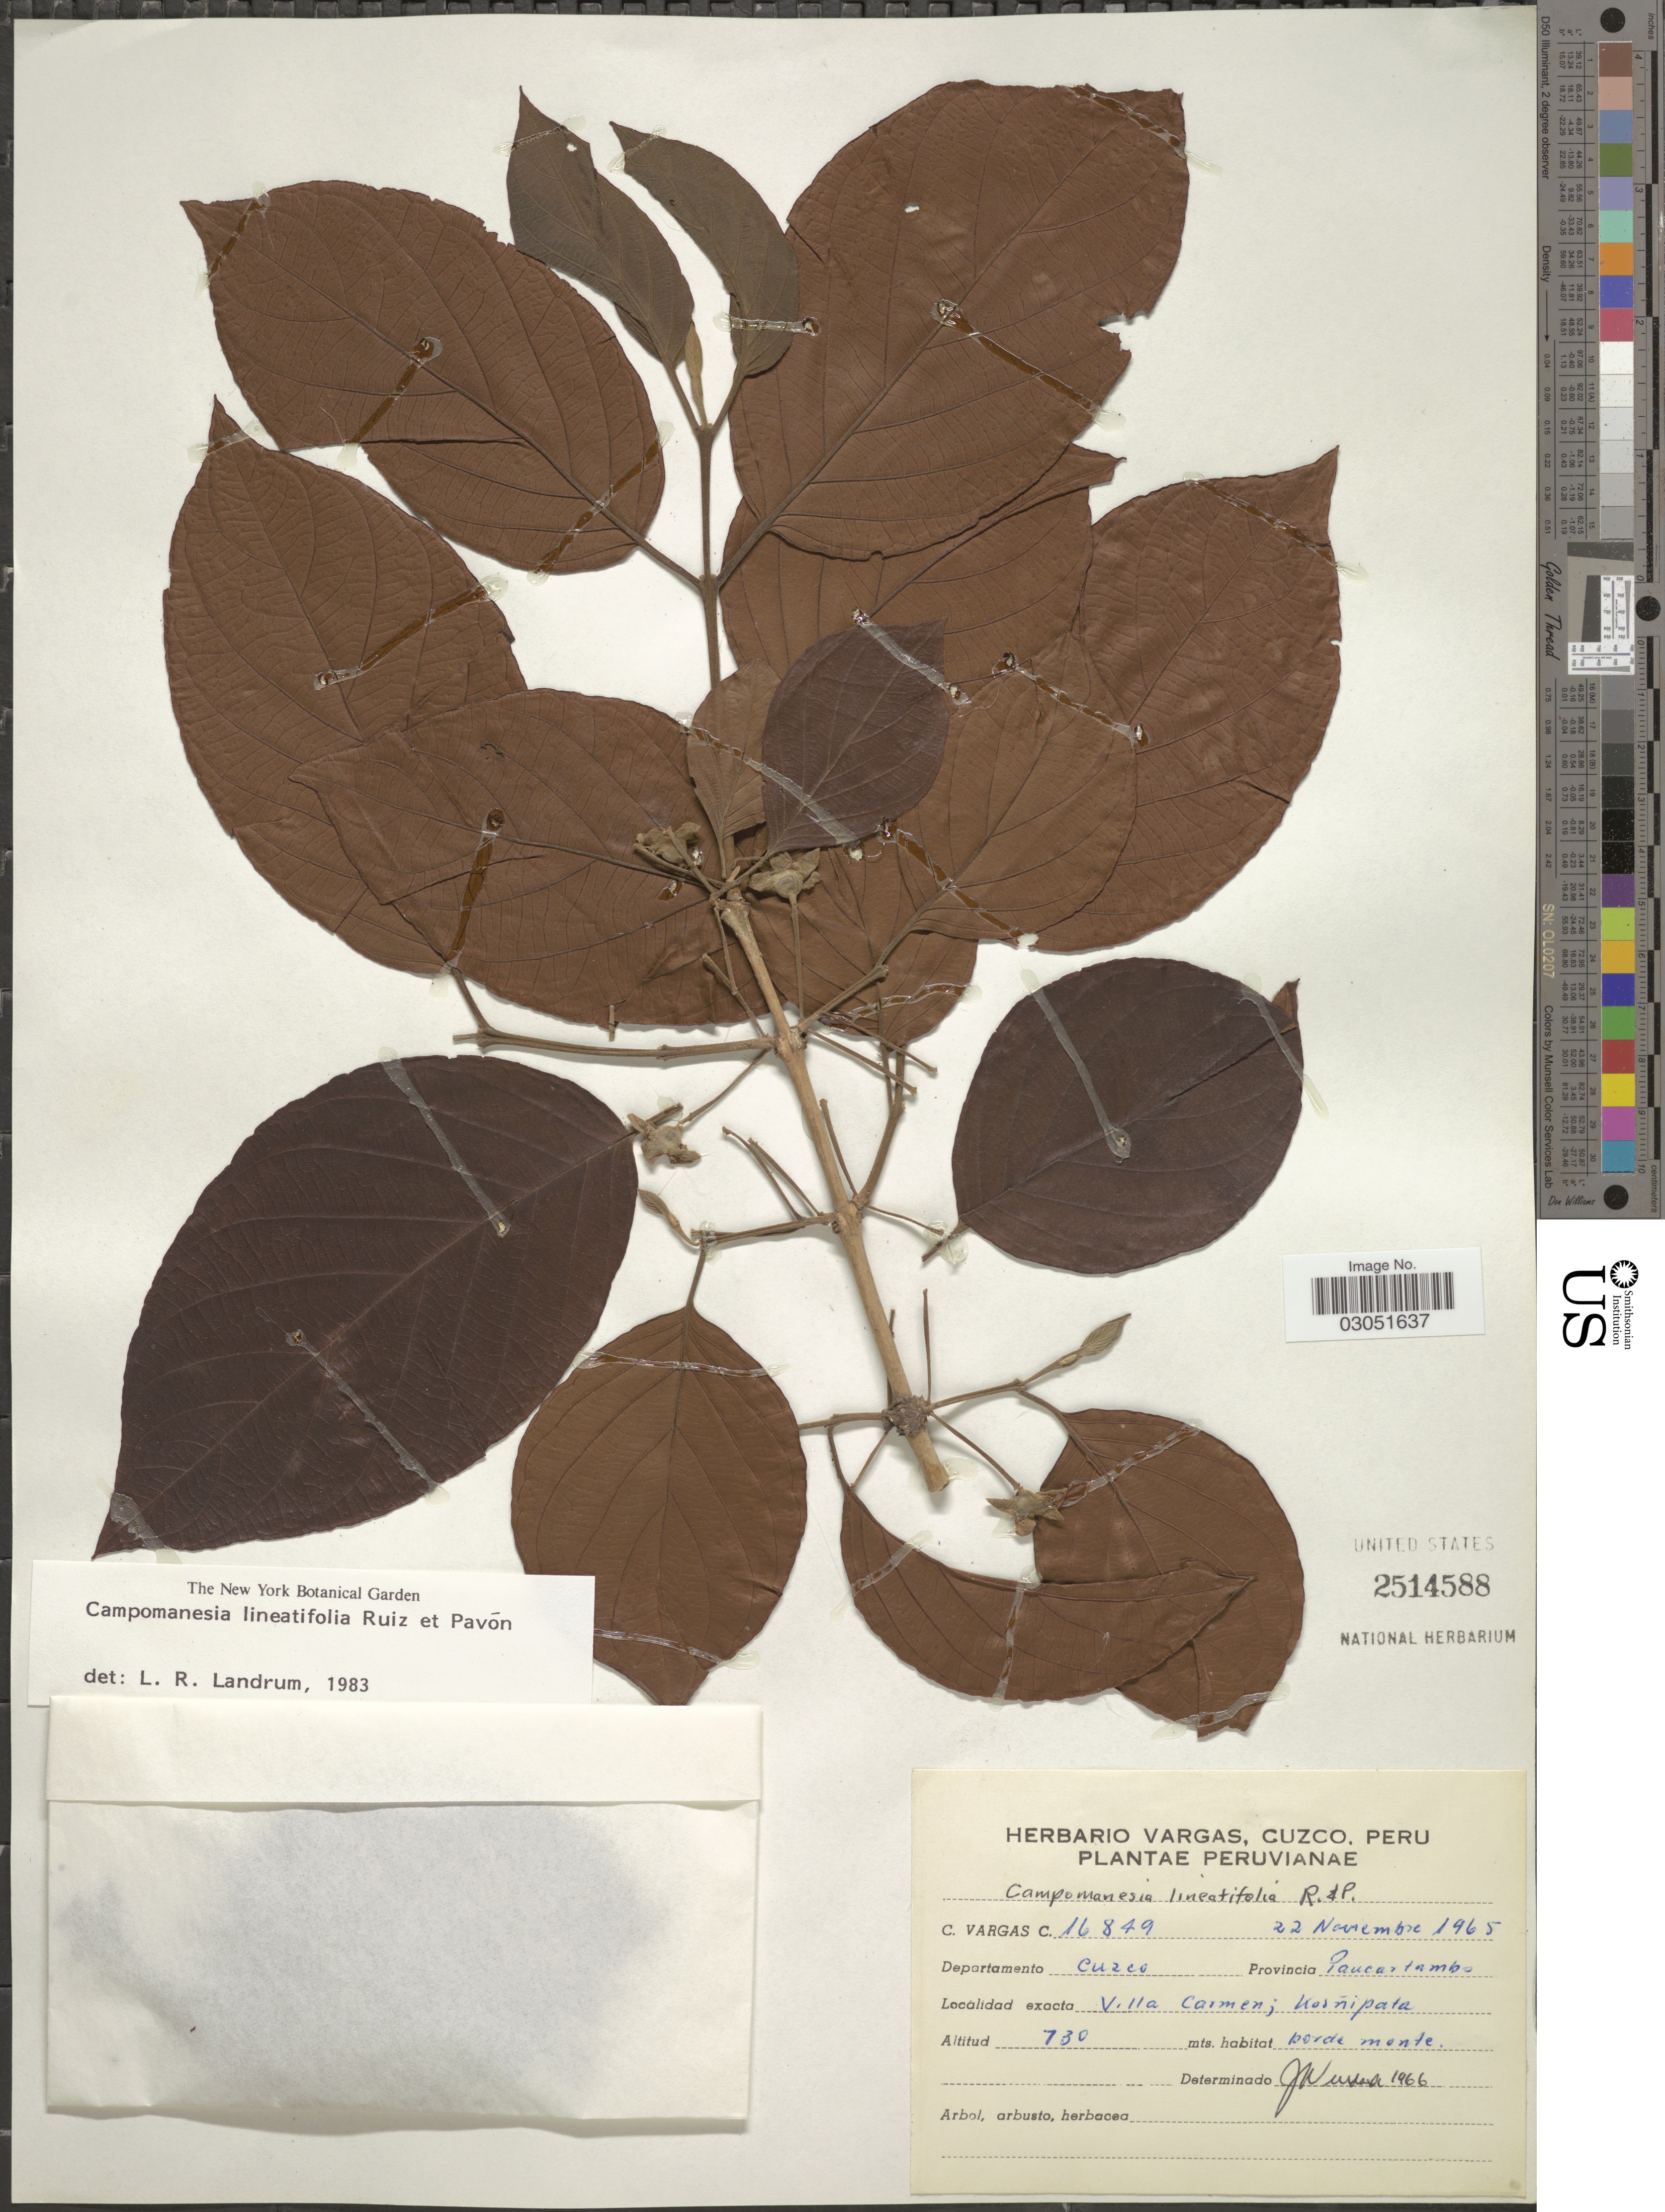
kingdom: Plantae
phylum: Tracheophyta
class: Magnoliopsida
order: Myrtales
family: Myrtaceae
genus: Campomanesia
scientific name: Campomanesia lineatifolia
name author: Ruiz & Pav.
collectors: C. Vargas Calderón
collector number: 16849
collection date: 1965-11-22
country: Peru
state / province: Cusco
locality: Departamento Cuzco. Provincia Paucartambo. Villa Carmen; Kosñipata.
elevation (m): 730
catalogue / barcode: US 2514588